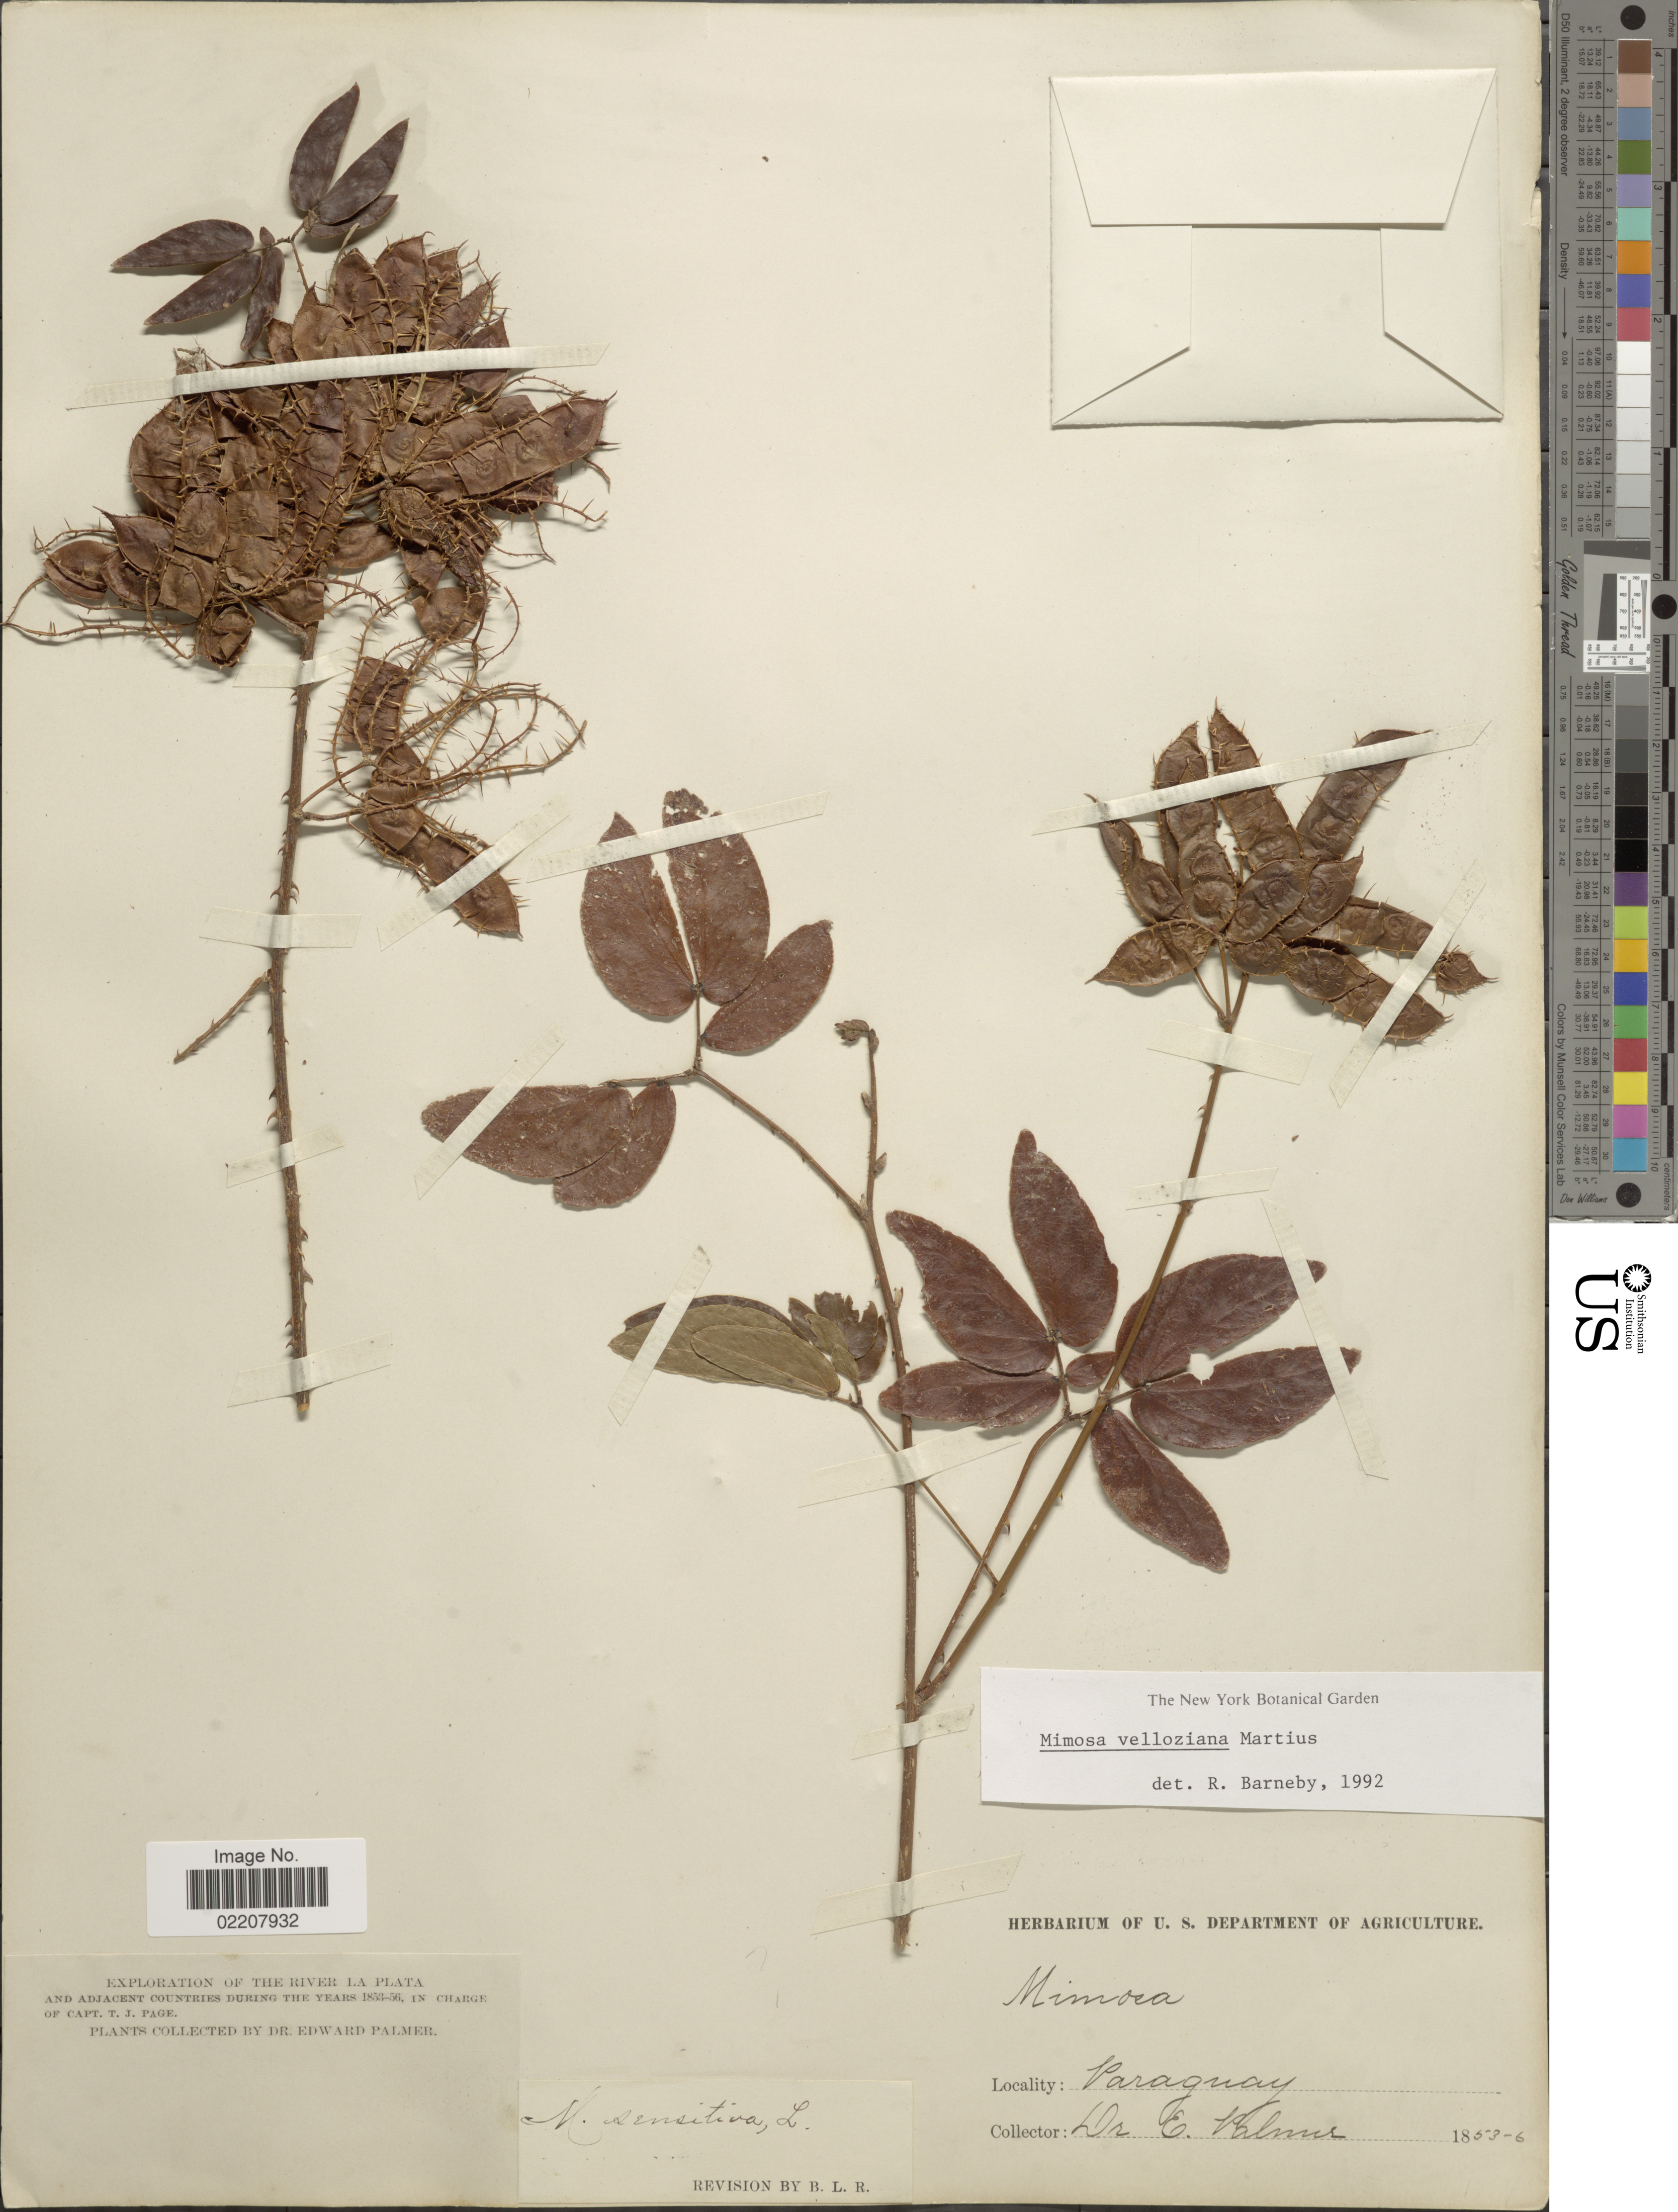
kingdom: Plantae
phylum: Tracheophyta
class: Magnoliopsida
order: Fabales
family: Fabaceae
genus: Mimosa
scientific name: Mimosa velloziana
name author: Mart.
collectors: E. Palmer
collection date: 1853/1856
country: Paraguay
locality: The River La Plata and adjacent countries.